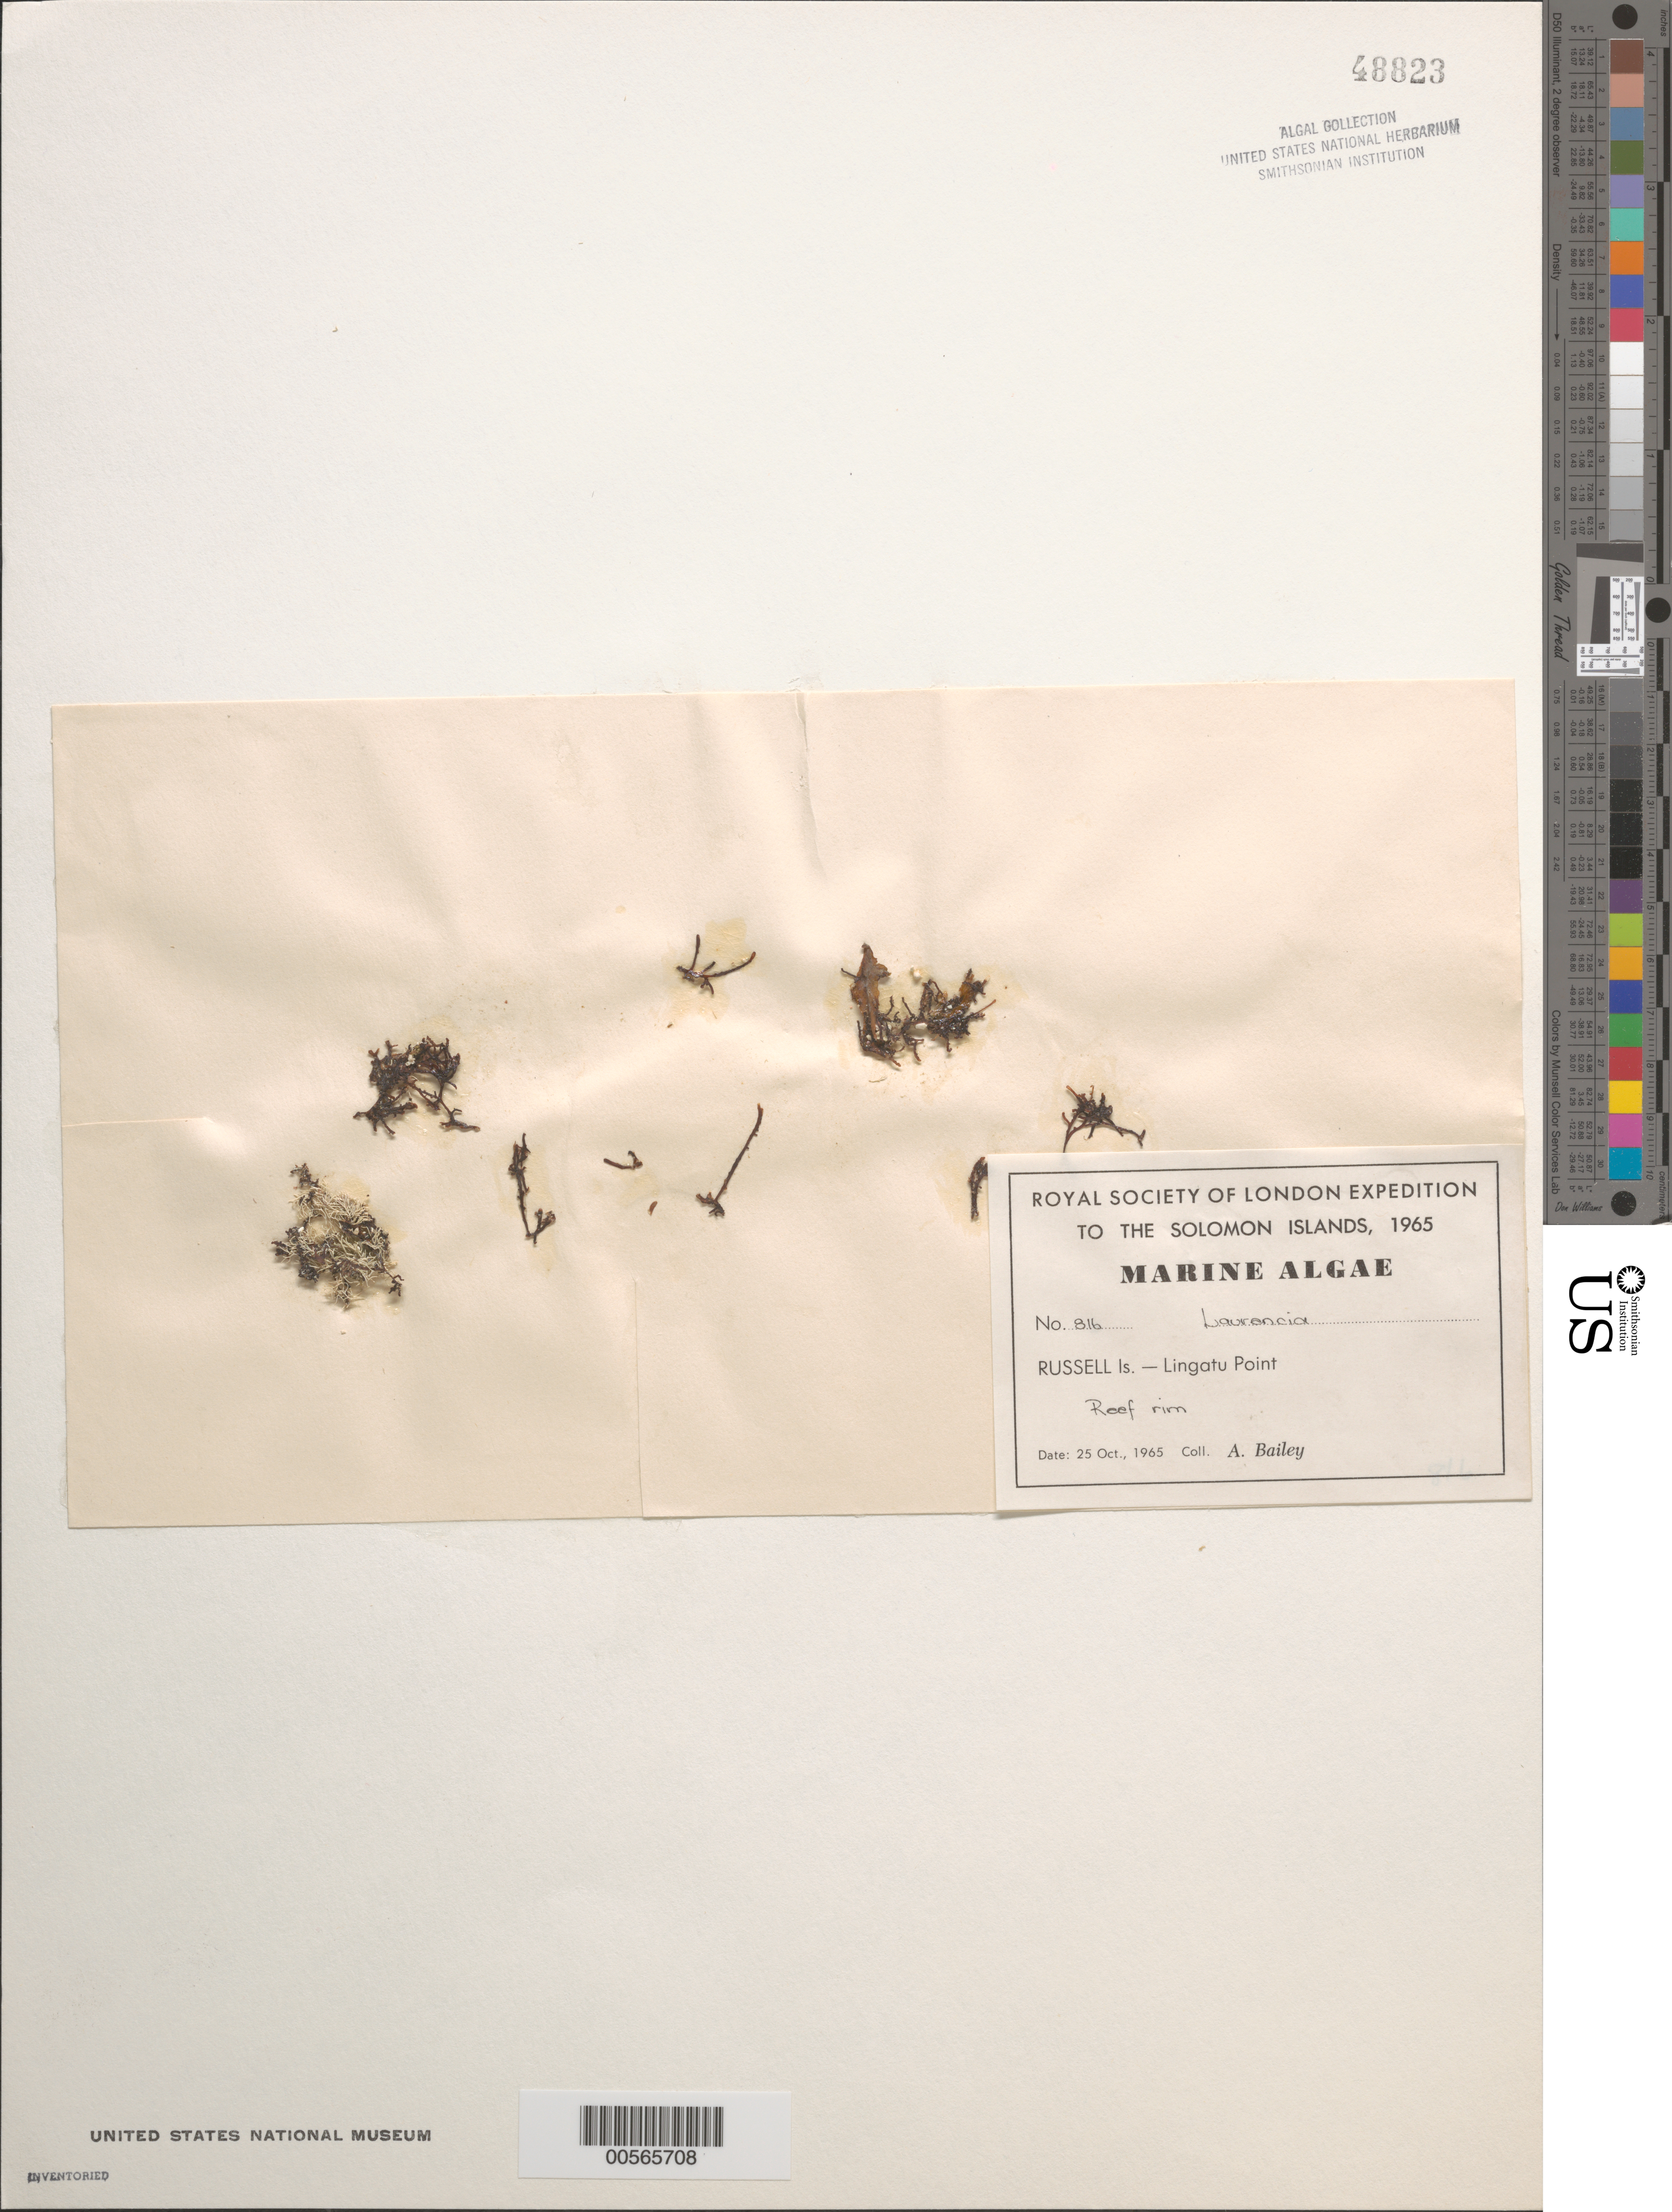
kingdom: Plantae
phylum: Rhodophyta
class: Florideophyceae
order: Ceramiales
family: Rhodomelaceae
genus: Laurencia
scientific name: Laurencia sp.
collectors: A. Bailey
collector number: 816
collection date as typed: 25 Oct 1965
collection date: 1965-10-25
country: Solomon Islands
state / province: Central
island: Mbanika [Banika]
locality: Lingatu Point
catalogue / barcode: US 48823